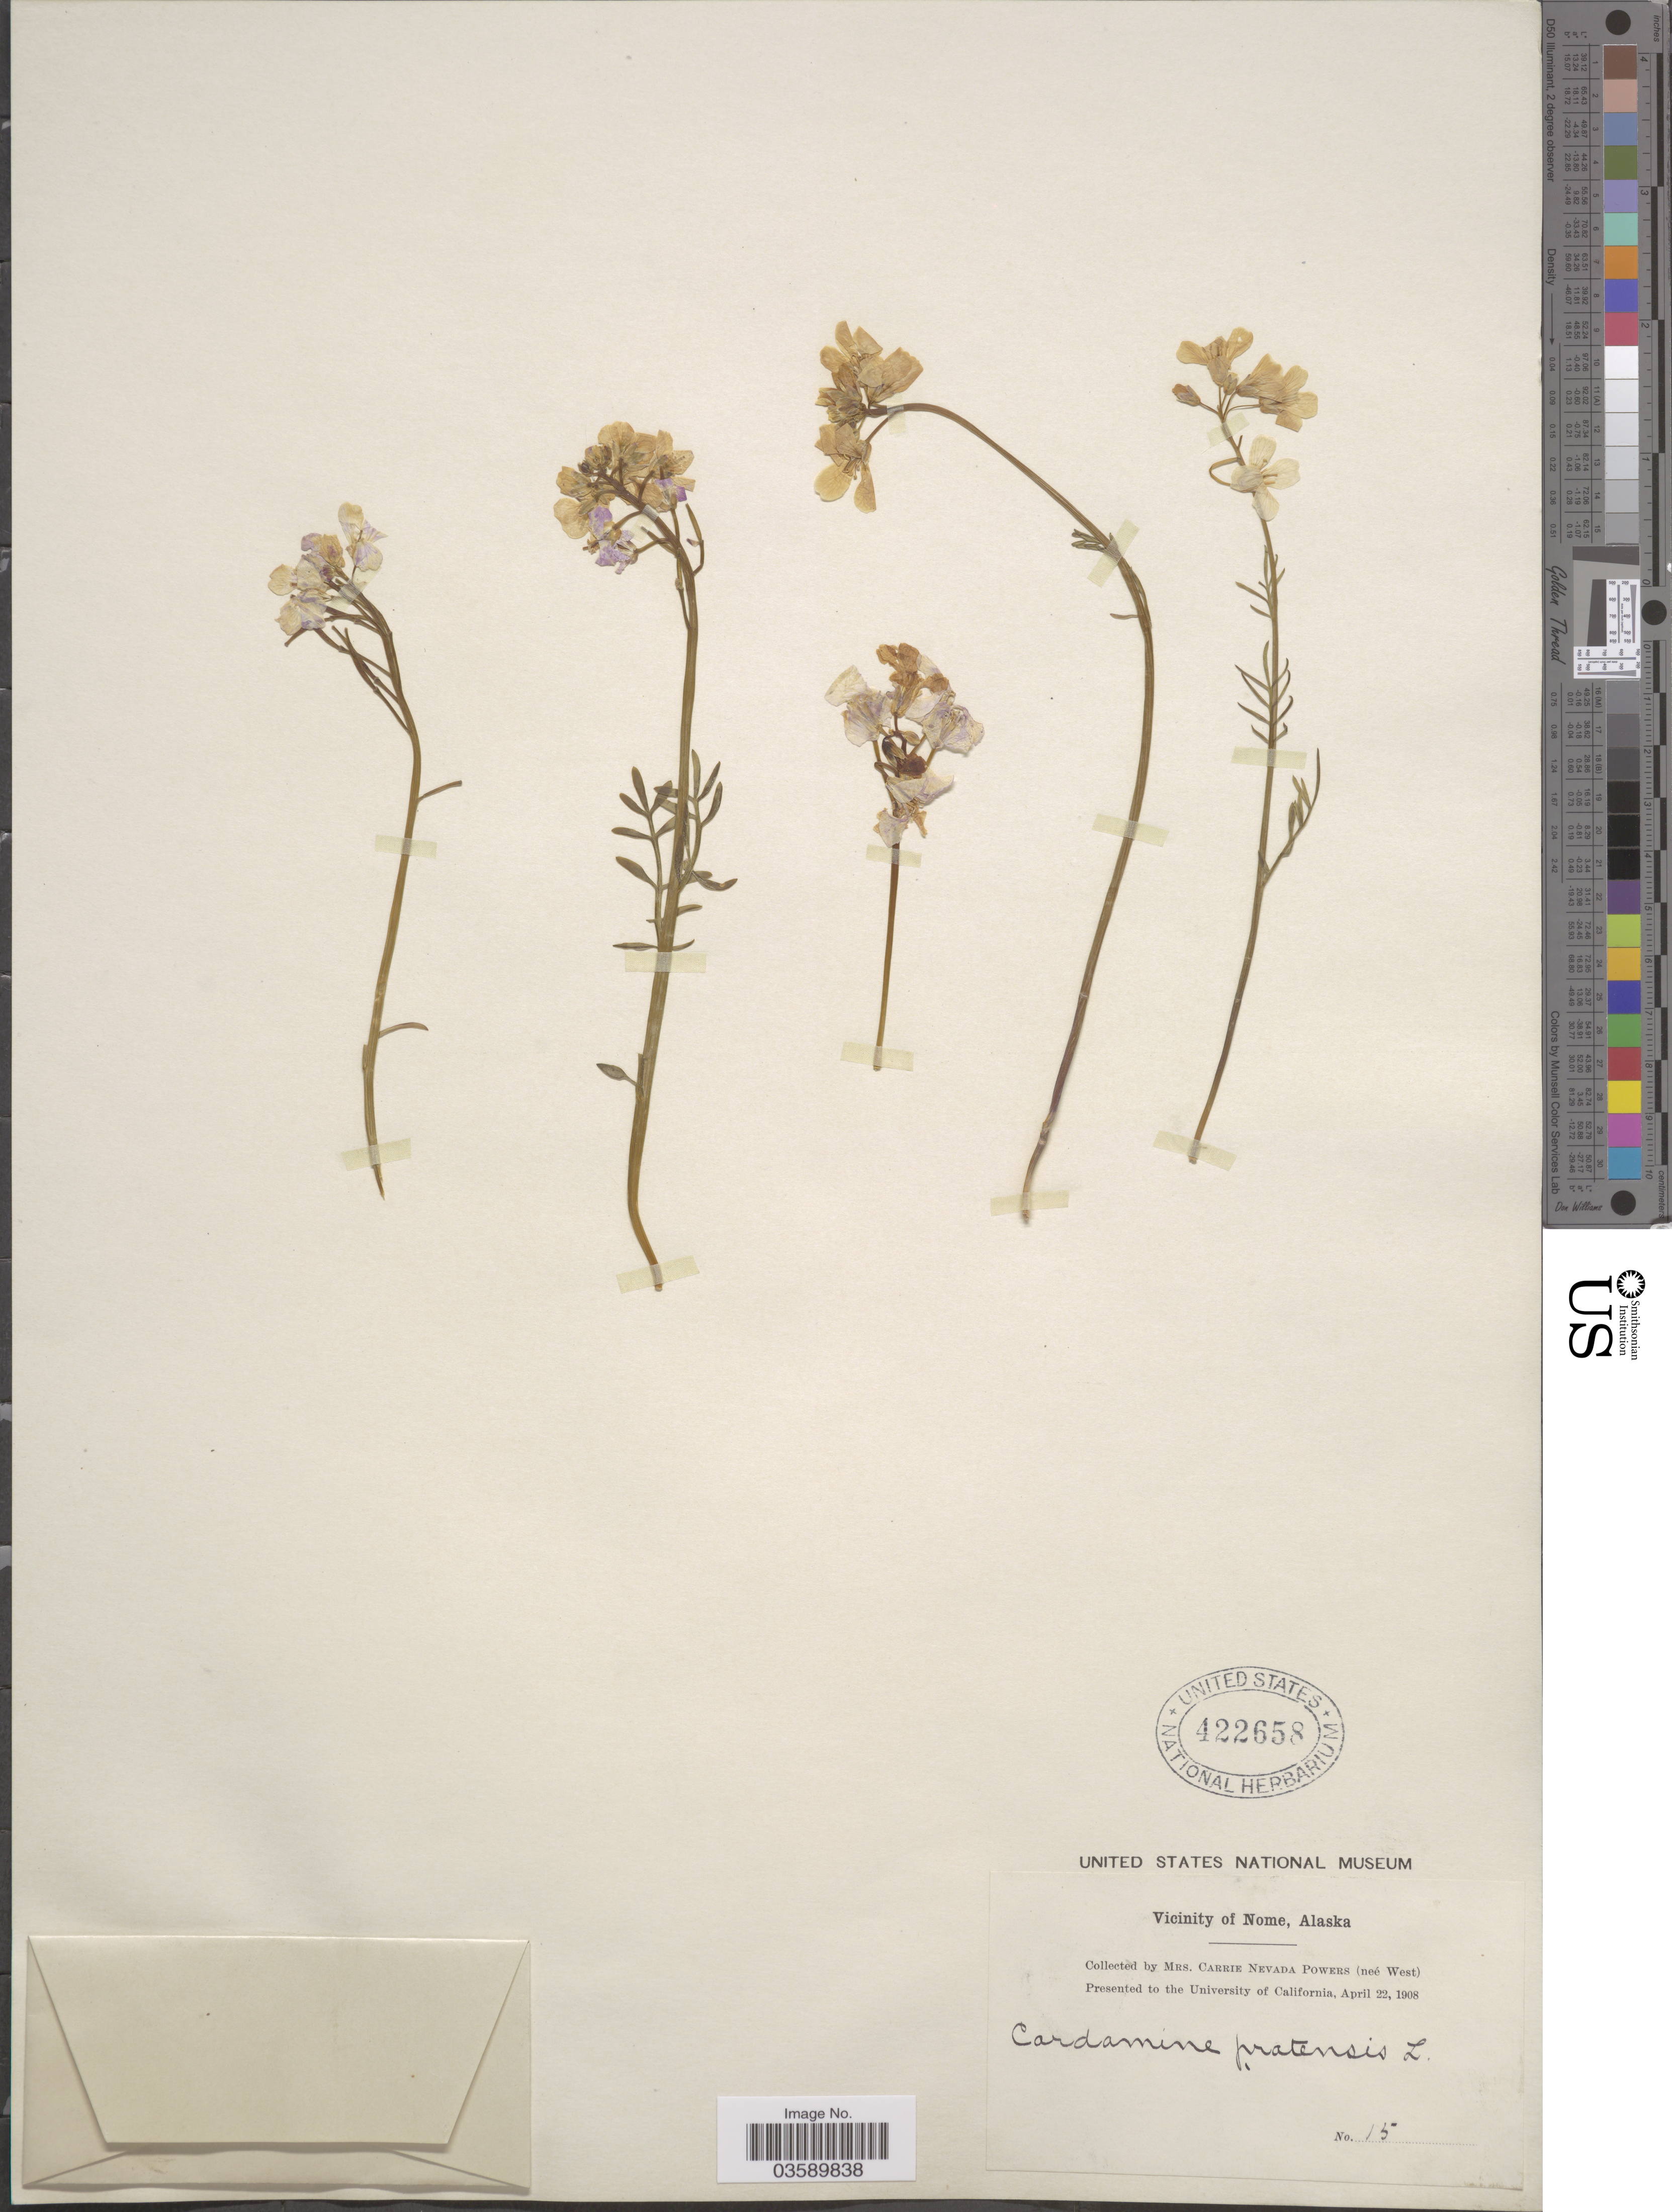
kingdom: Plantae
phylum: Tracheophyta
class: Magnoliopsida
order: Brassicales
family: Brassicaceae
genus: Cardamine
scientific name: Cardamine pratensis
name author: L.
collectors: C. Powers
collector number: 15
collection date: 1908-04-22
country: United States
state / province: Alaska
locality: Vicinity of Nome.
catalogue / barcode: US 422658